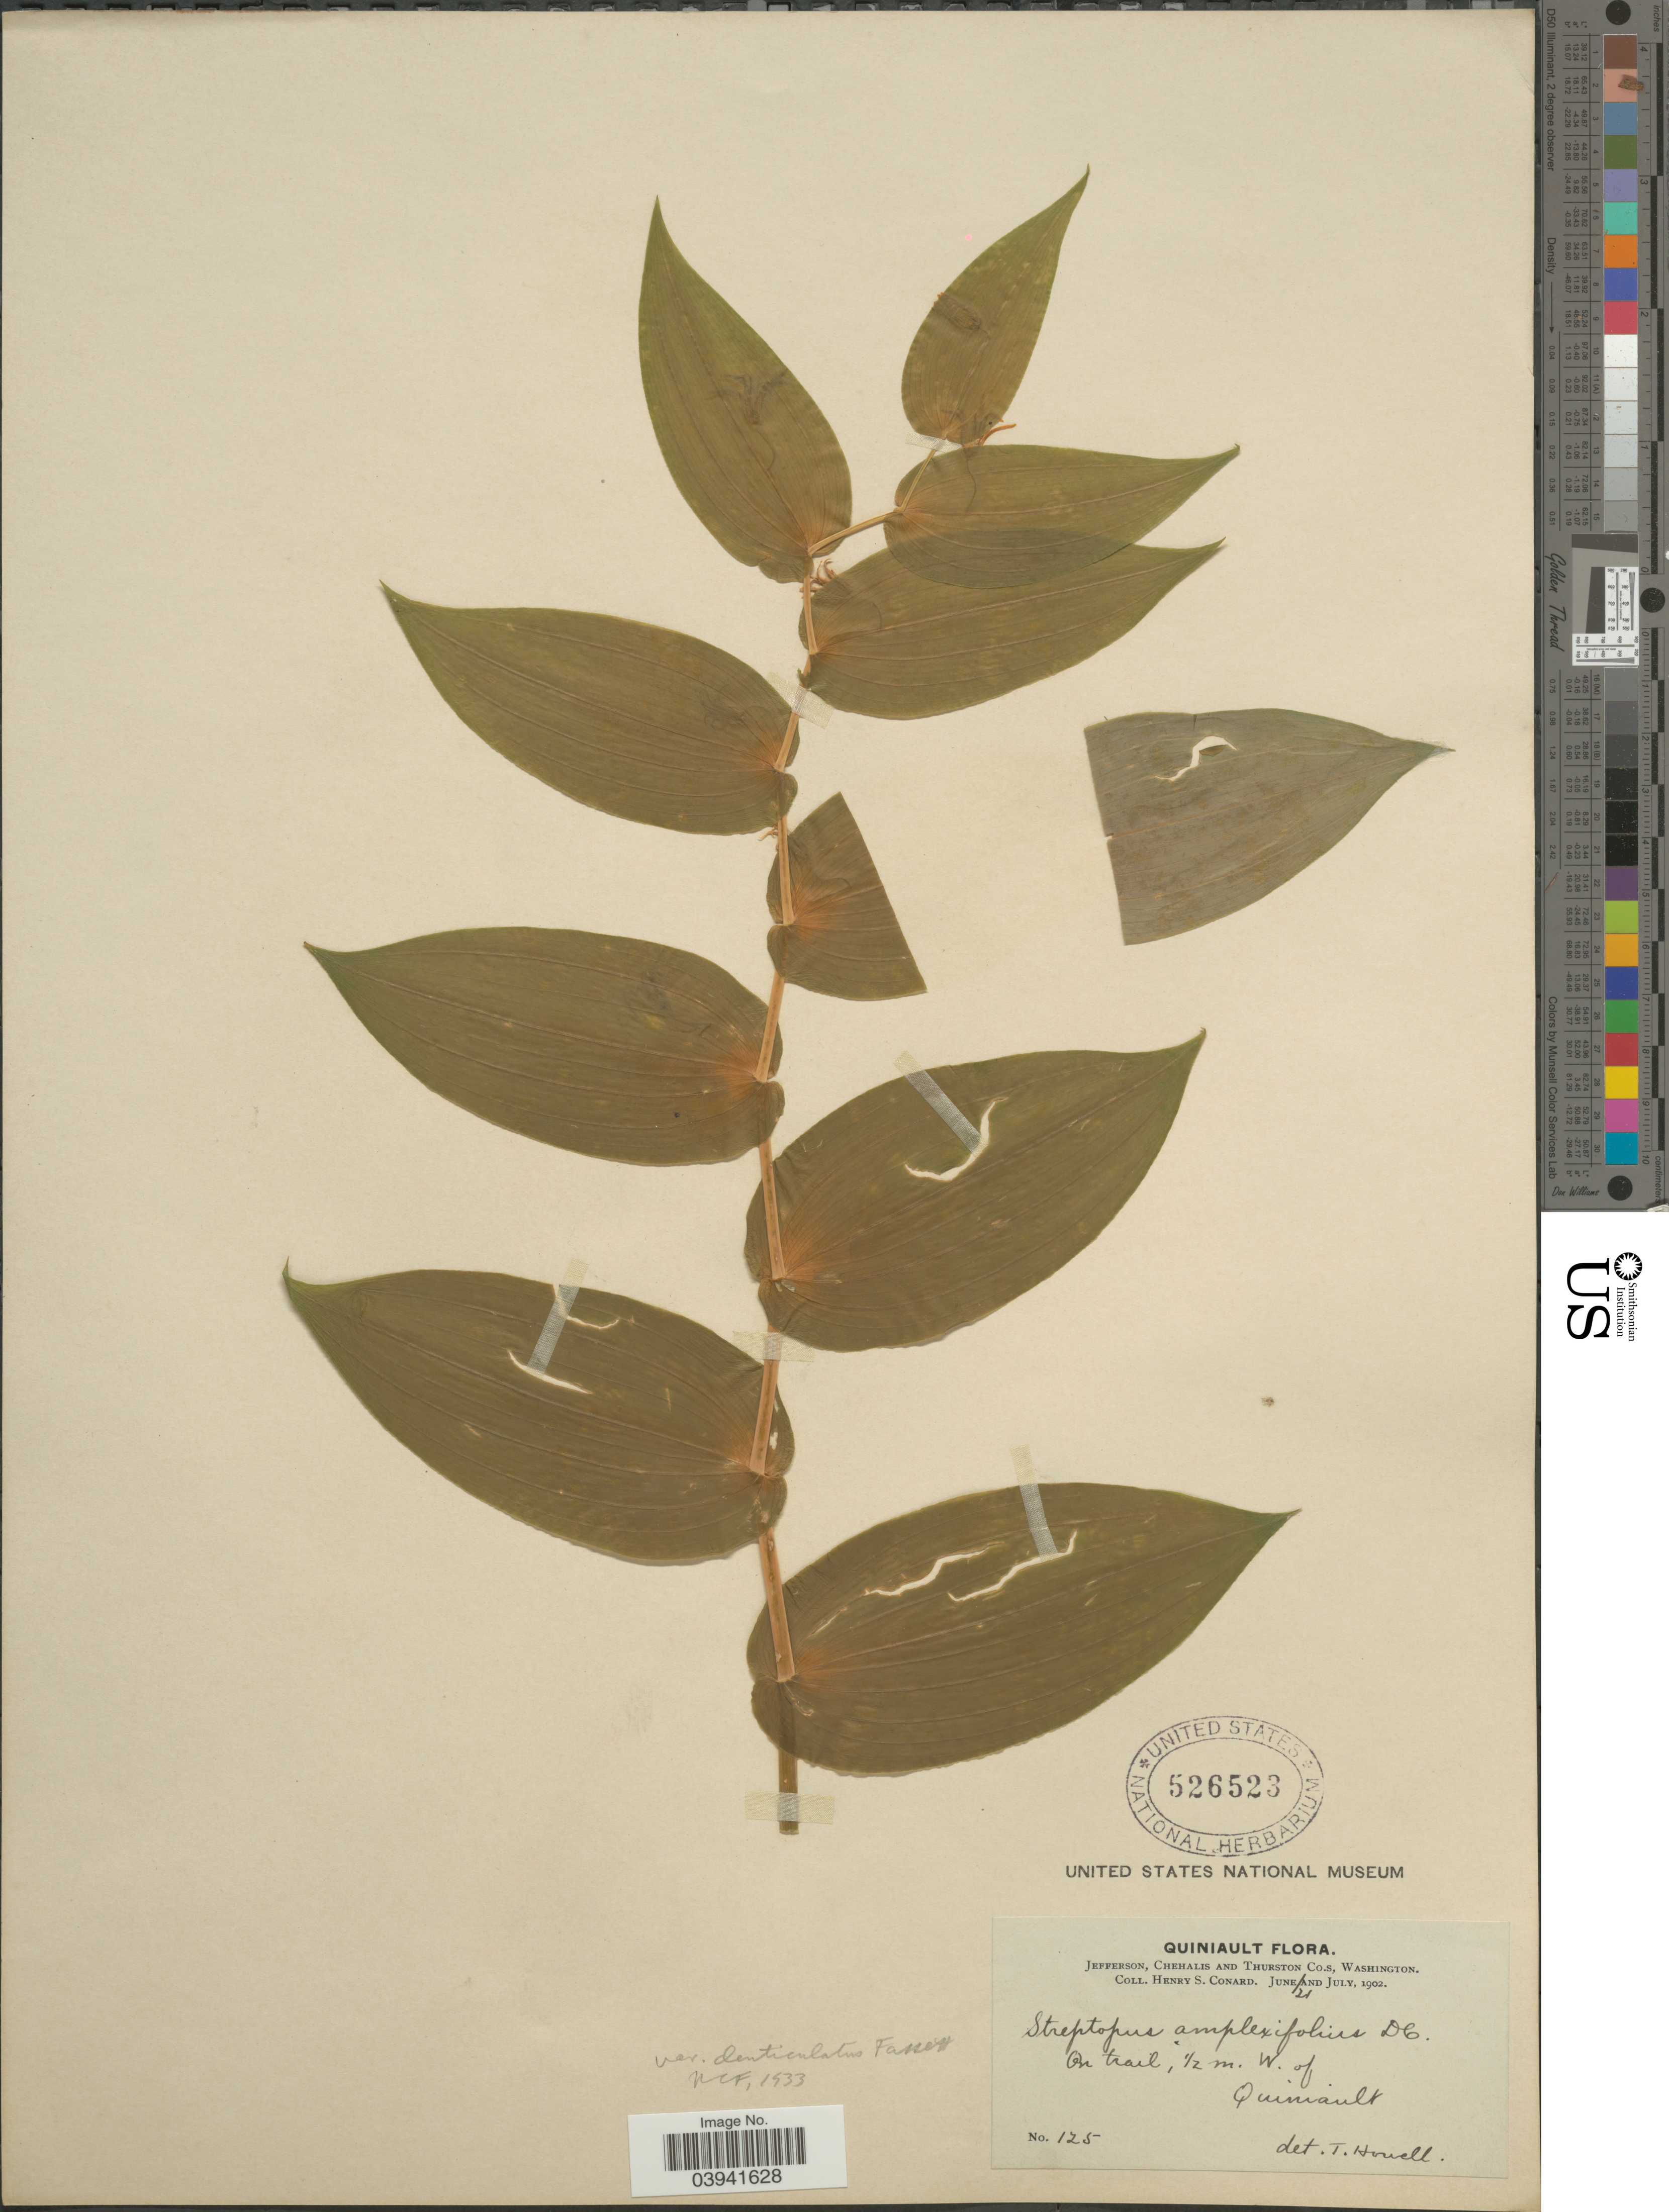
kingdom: Plantae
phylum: Tracheophyta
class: Liliopsida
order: Liliales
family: Liliaceae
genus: Streptopus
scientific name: Streptopus amplexifolius var. denticulatus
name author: Fassett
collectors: H. S. Conard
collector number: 125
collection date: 1902-06-21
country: United States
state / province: Washington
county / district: Thurston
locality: Jefferson, Chehalis and Thurston Co.s. On trail, ½ m. W. of Quiniault.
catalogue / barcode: US 526523